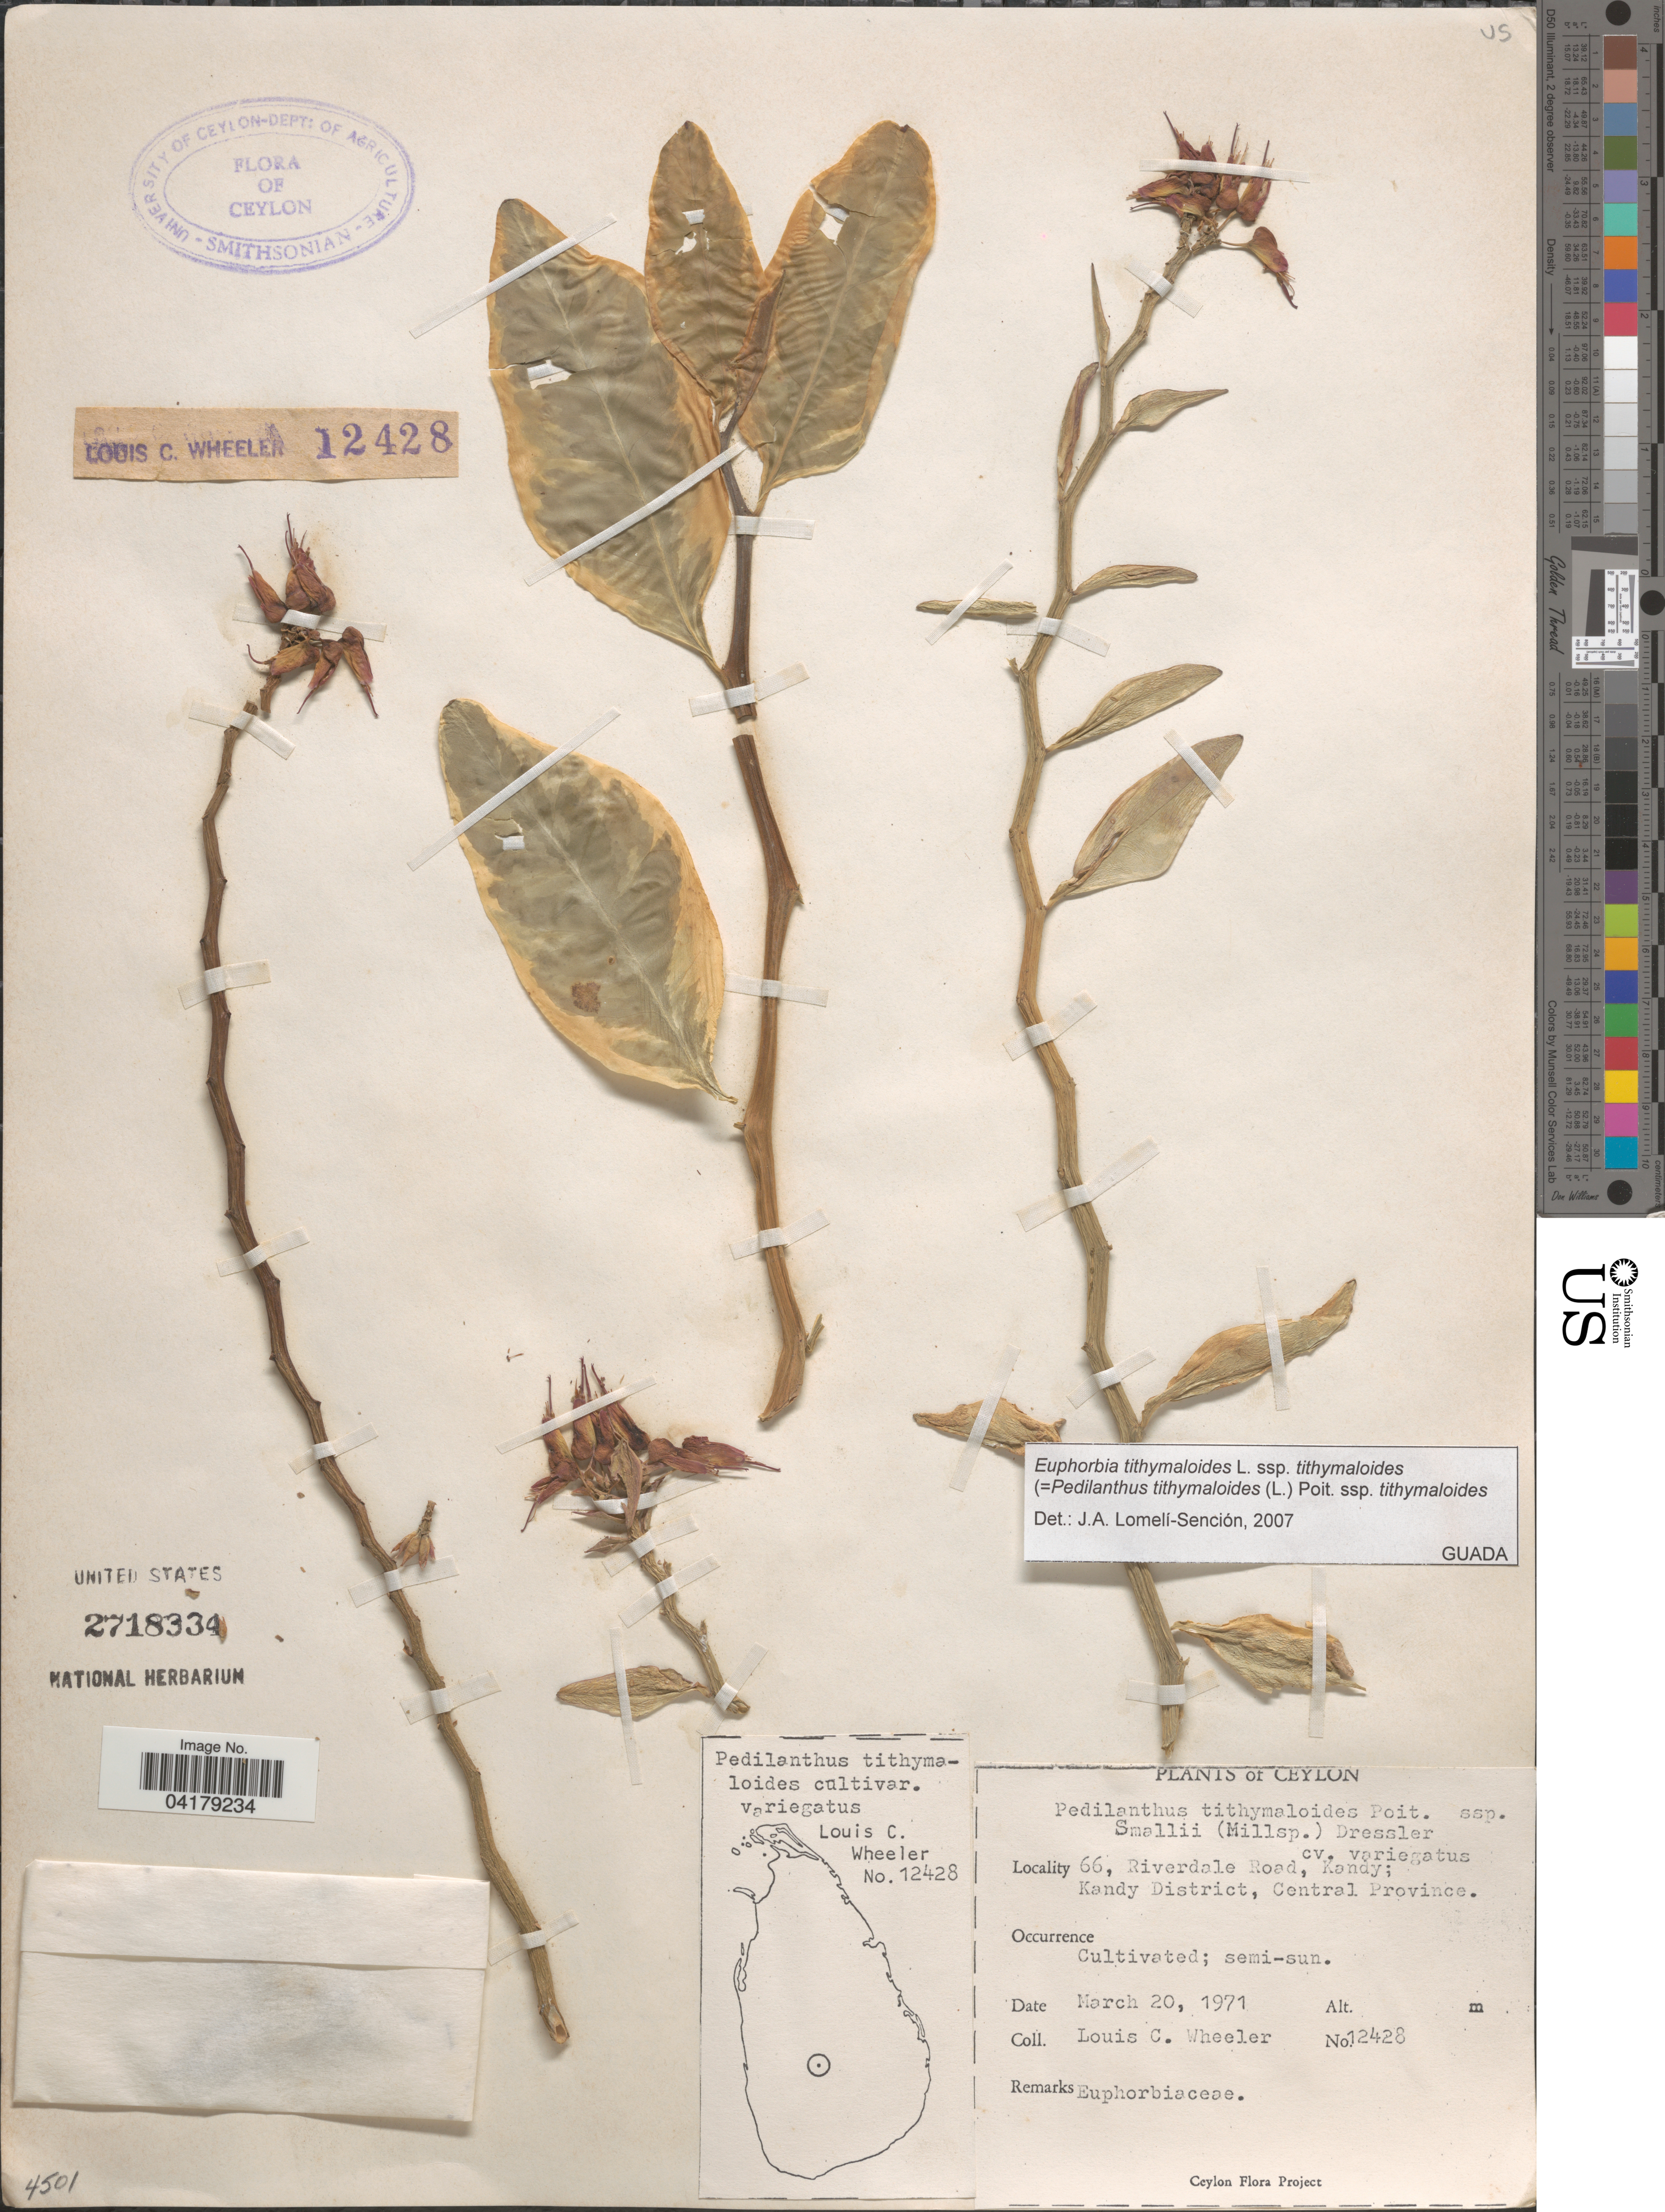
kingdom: Plantae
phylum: Tracheophyta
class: Magnoliopsida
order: Malpighiales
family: Euphorbiaceae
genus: Euphorbia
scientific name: Euphorbia tithymaloides subsp. tithymaloides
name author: L.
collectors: L. C. Wheeler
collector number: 12428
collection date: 1971-03-20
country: Sri Lanka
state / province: Central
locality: Ceylon. 66, Riverdale Road, Kandy; Kandy District.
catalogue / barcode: US 2718334